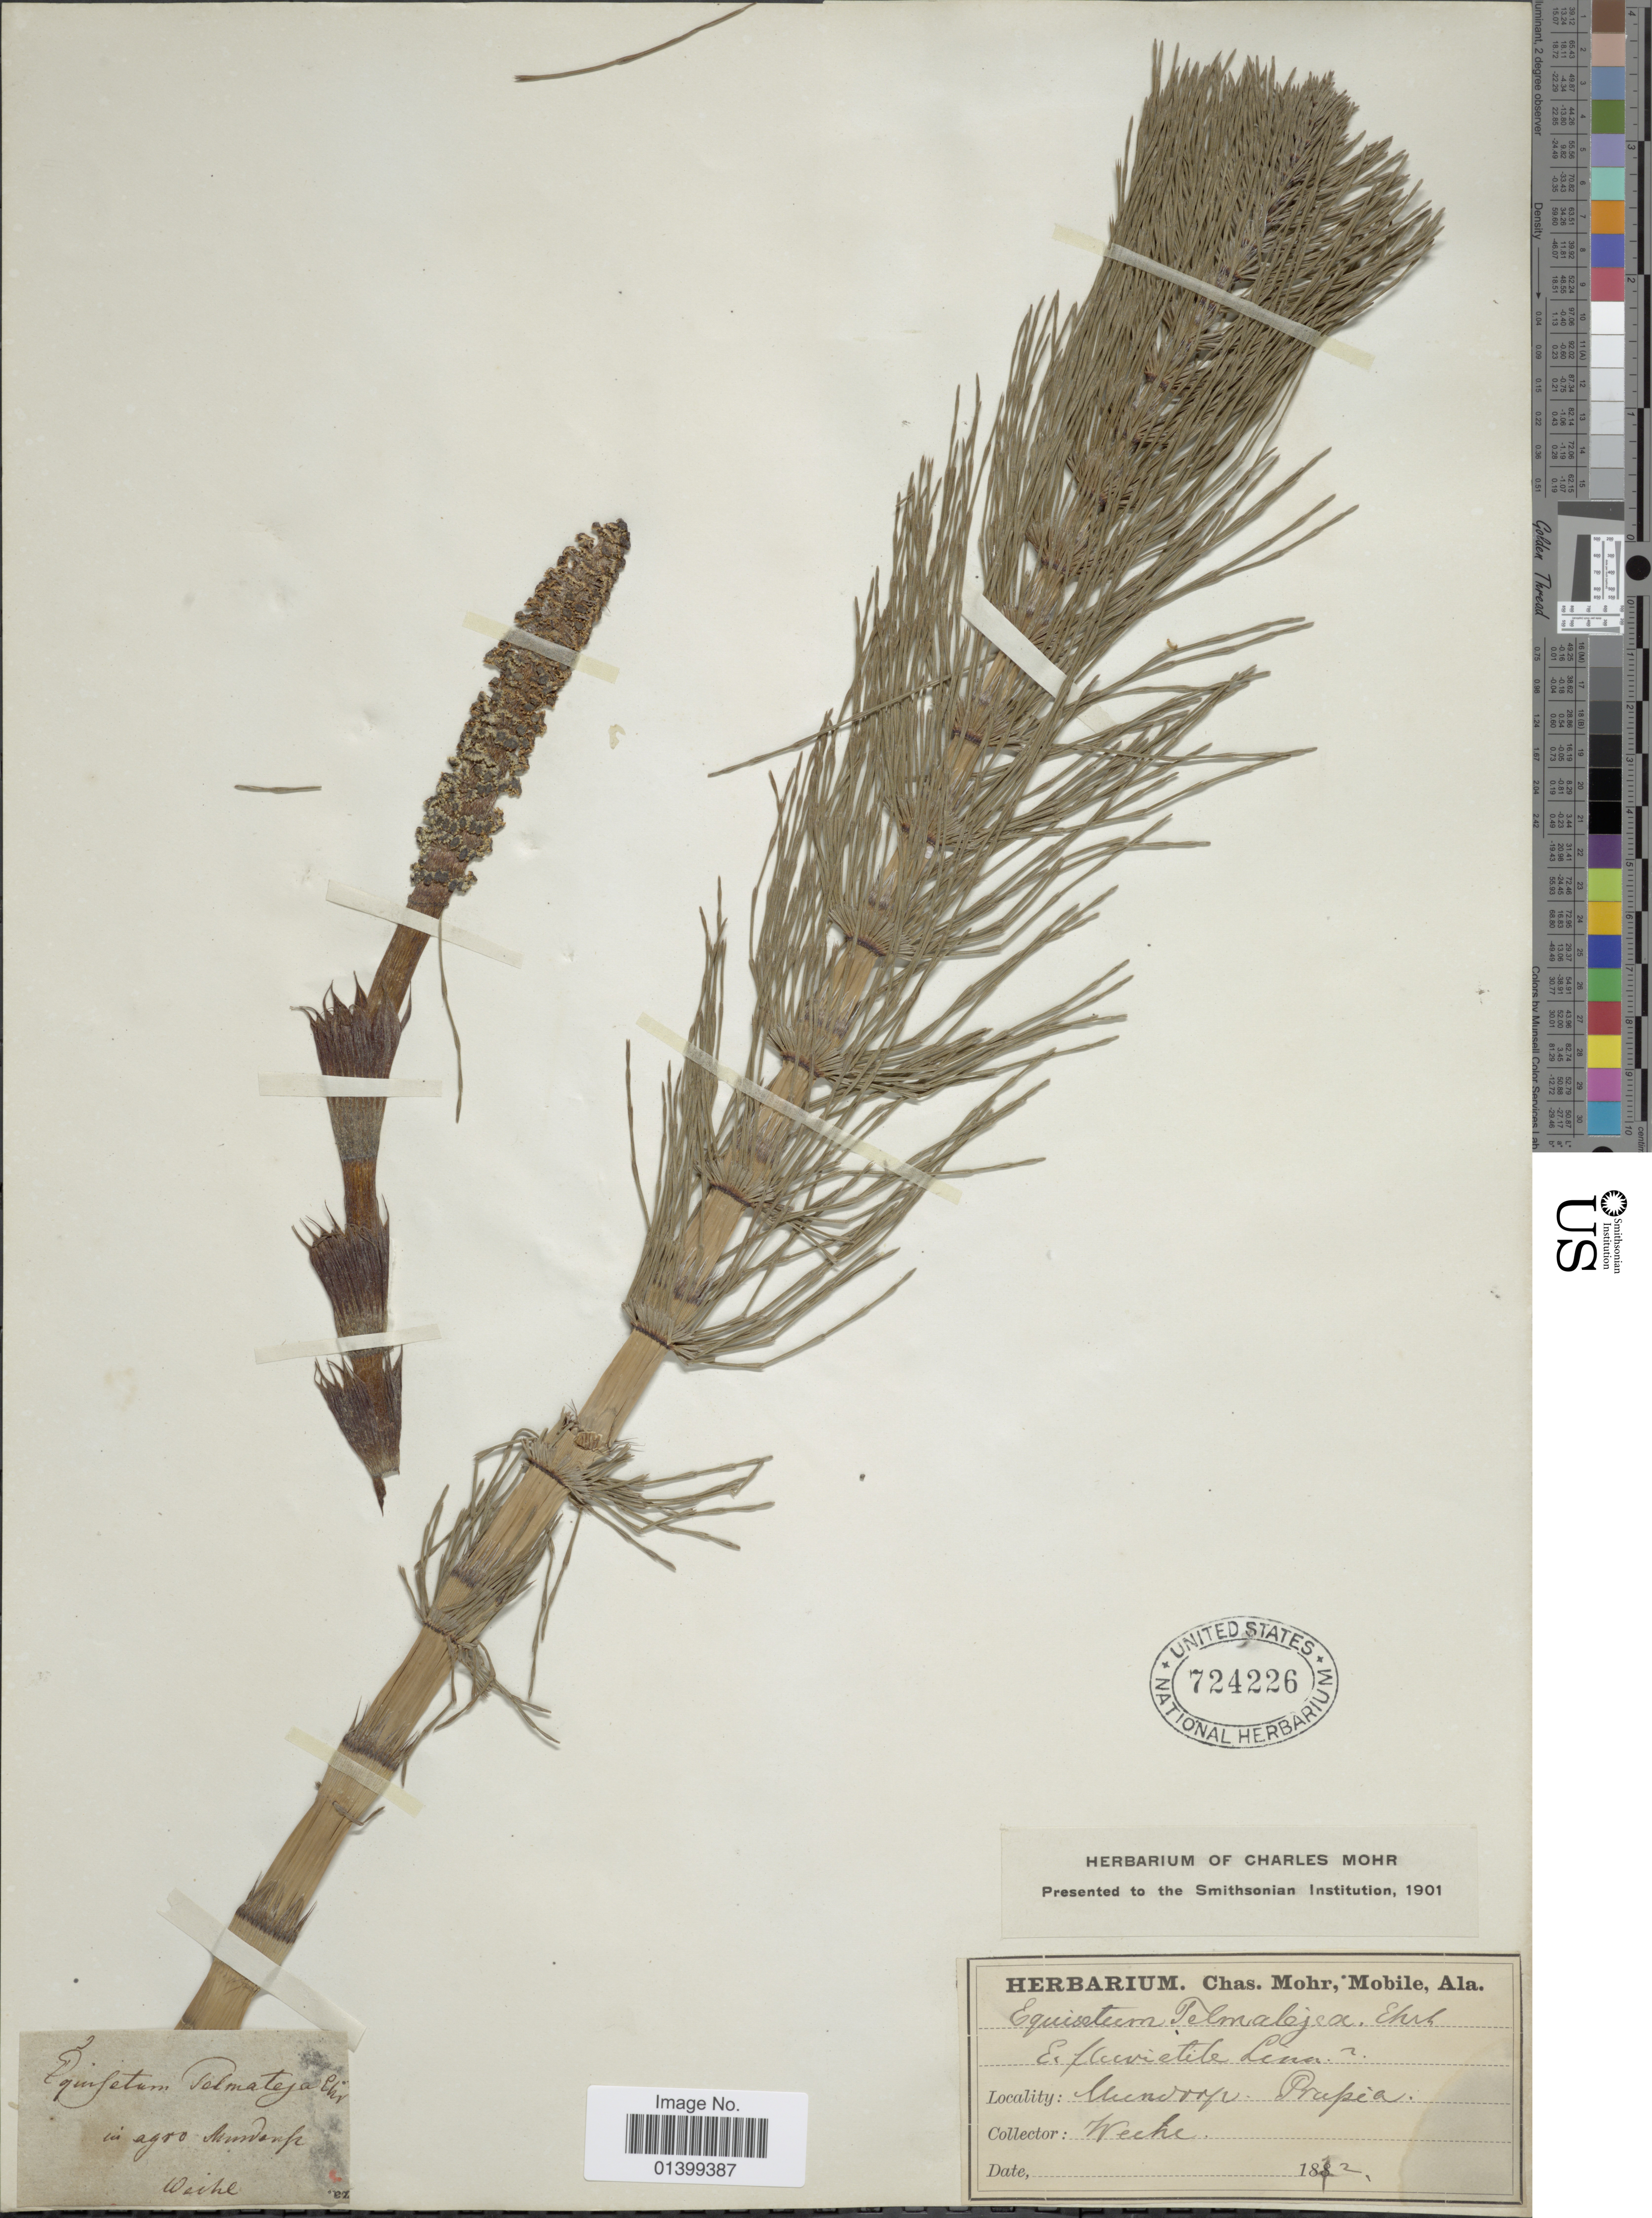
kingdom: Plantae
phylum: Tracheophyta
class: Polypodiopsida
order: Equisetales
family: Equisetaceae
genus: Equisetum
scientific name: Equisetum telmateia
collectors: C. Weihe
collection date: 1872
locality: Mundorfr. Propia. [interpreted]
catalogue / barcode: US 724226